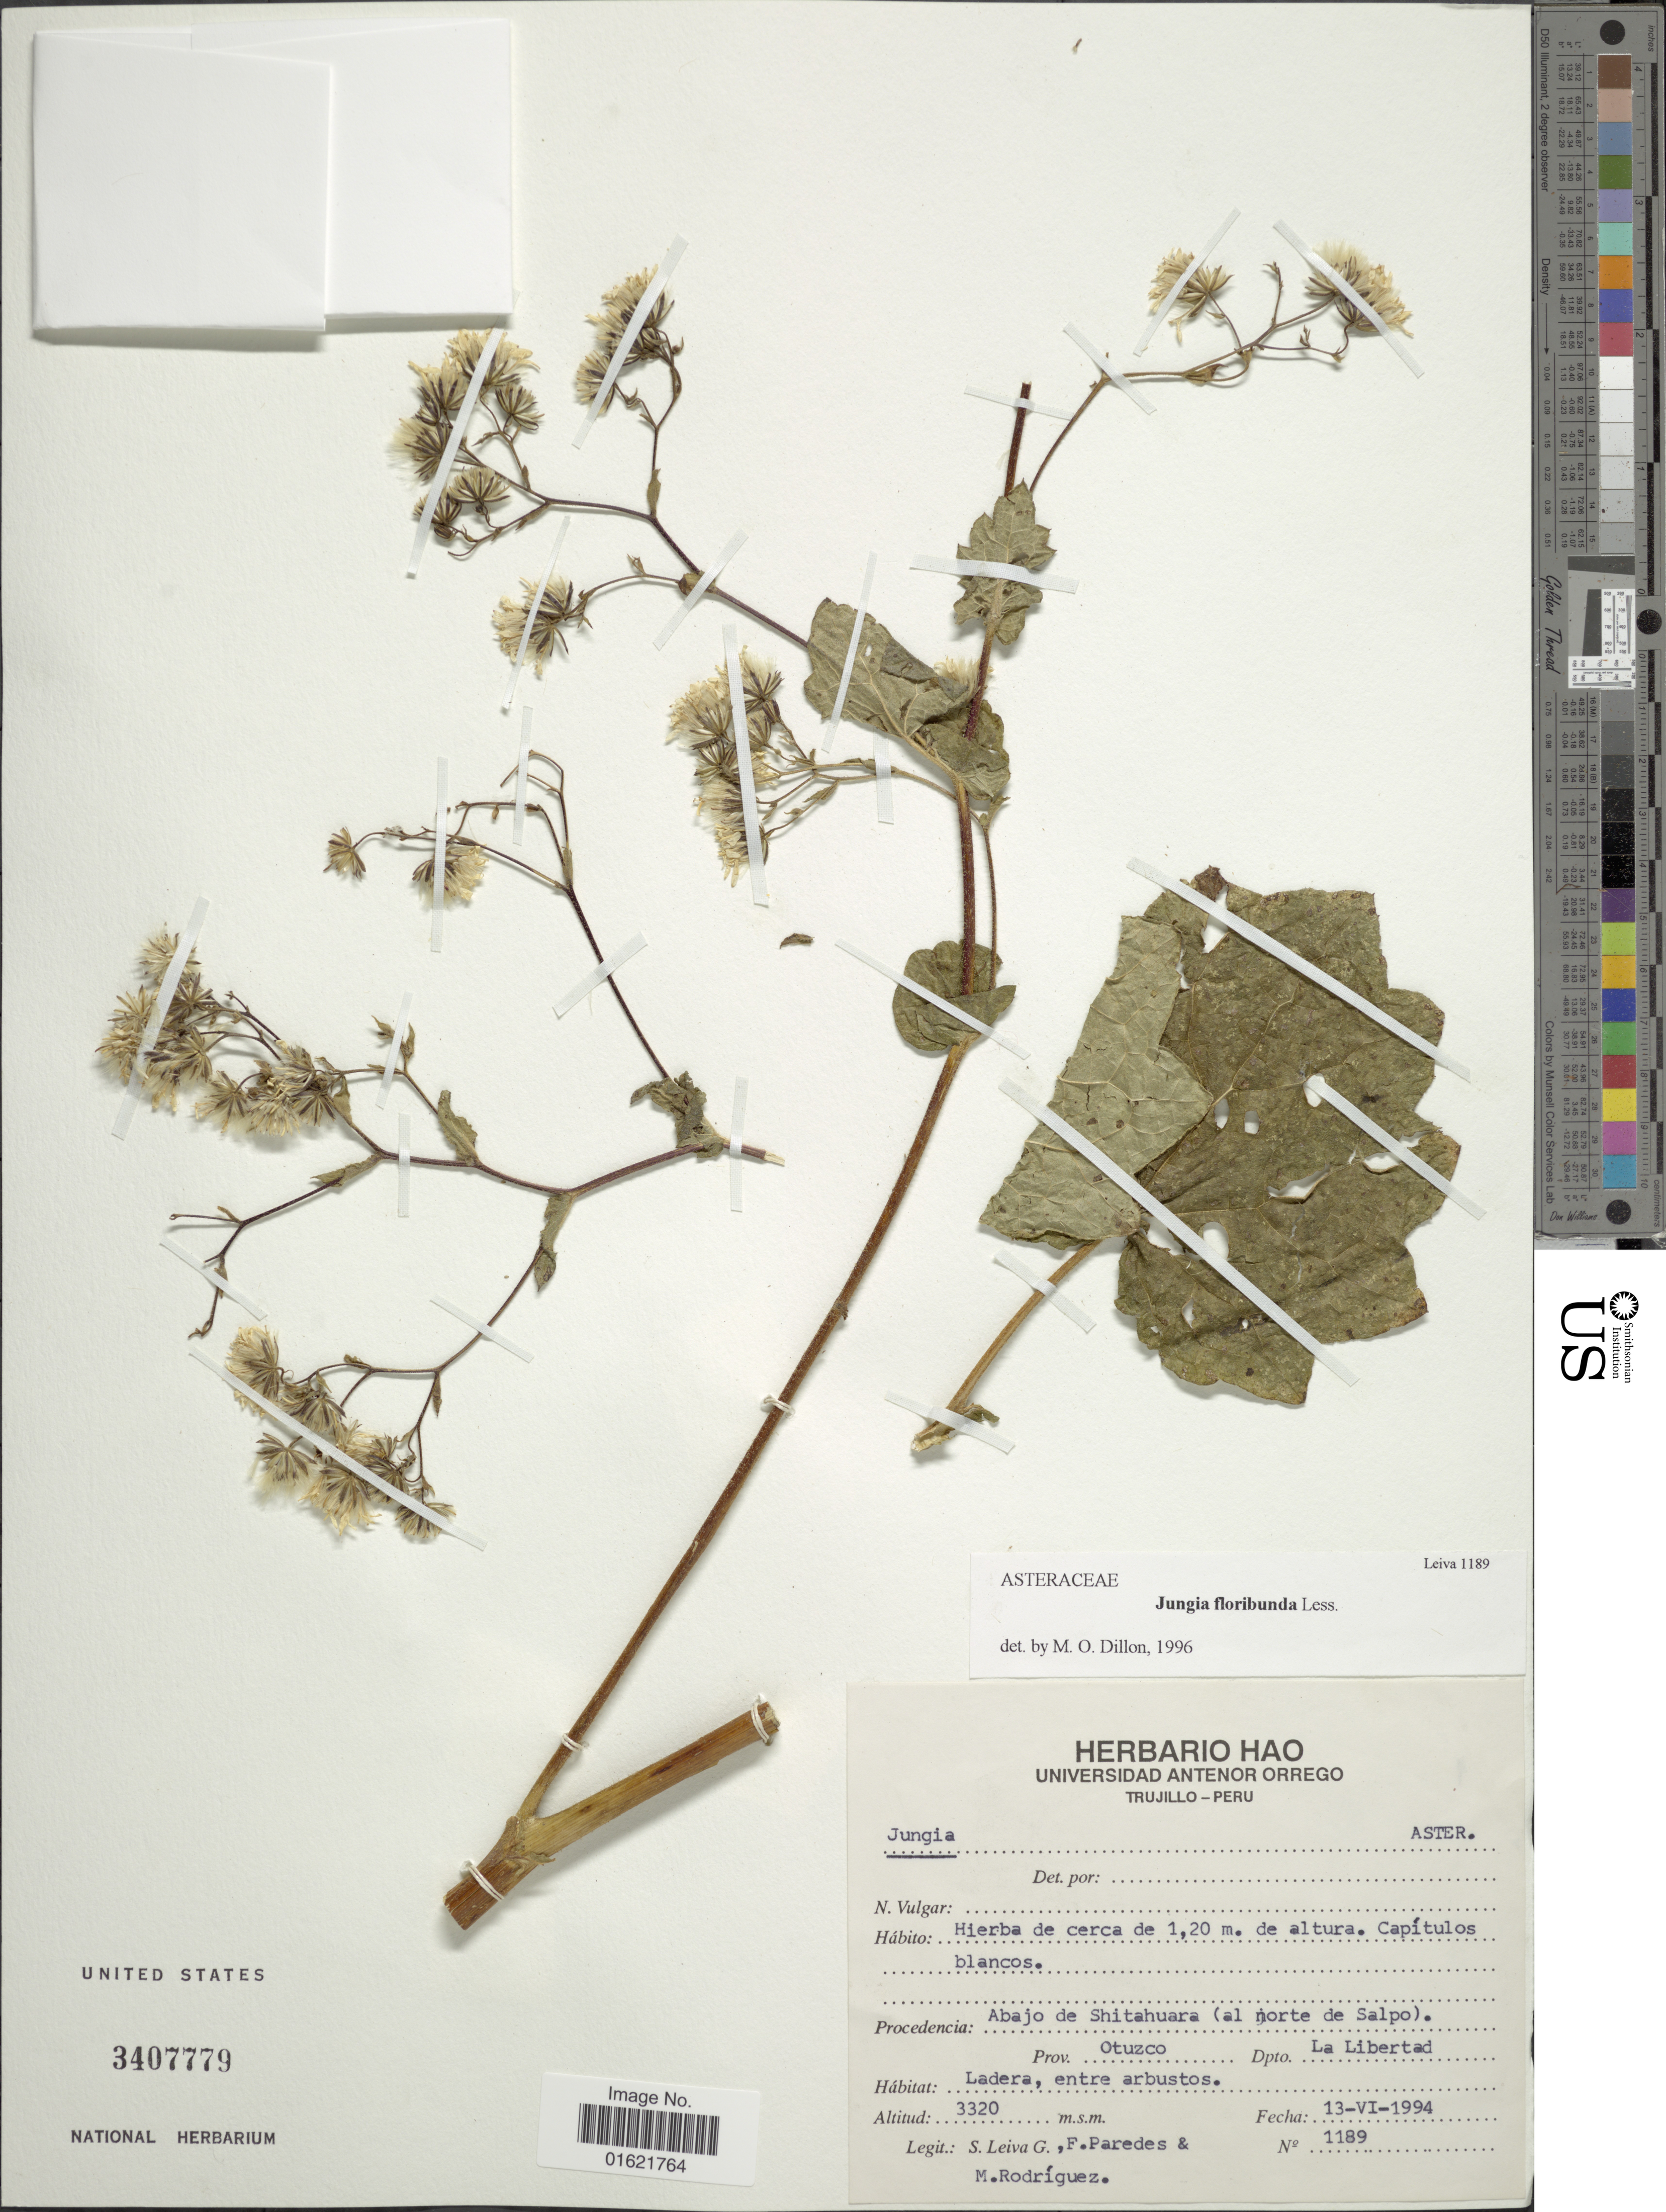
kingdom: Plantae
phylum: Tracheophyta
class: Magnoliopsida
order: Asterales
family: Asteraceae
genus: Jungia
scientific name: Jungia floribunda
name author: Less.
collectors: S. Leiva, F. Paredes & M. Rodríguez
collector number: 1189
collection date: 1994-06-13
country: Peru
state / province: La Libertad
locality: Trujillo - Peru. Abajo de Shitahuara (al norte de Salpo) Prov. Otuzco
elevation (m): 3320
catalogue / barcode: US 3407779